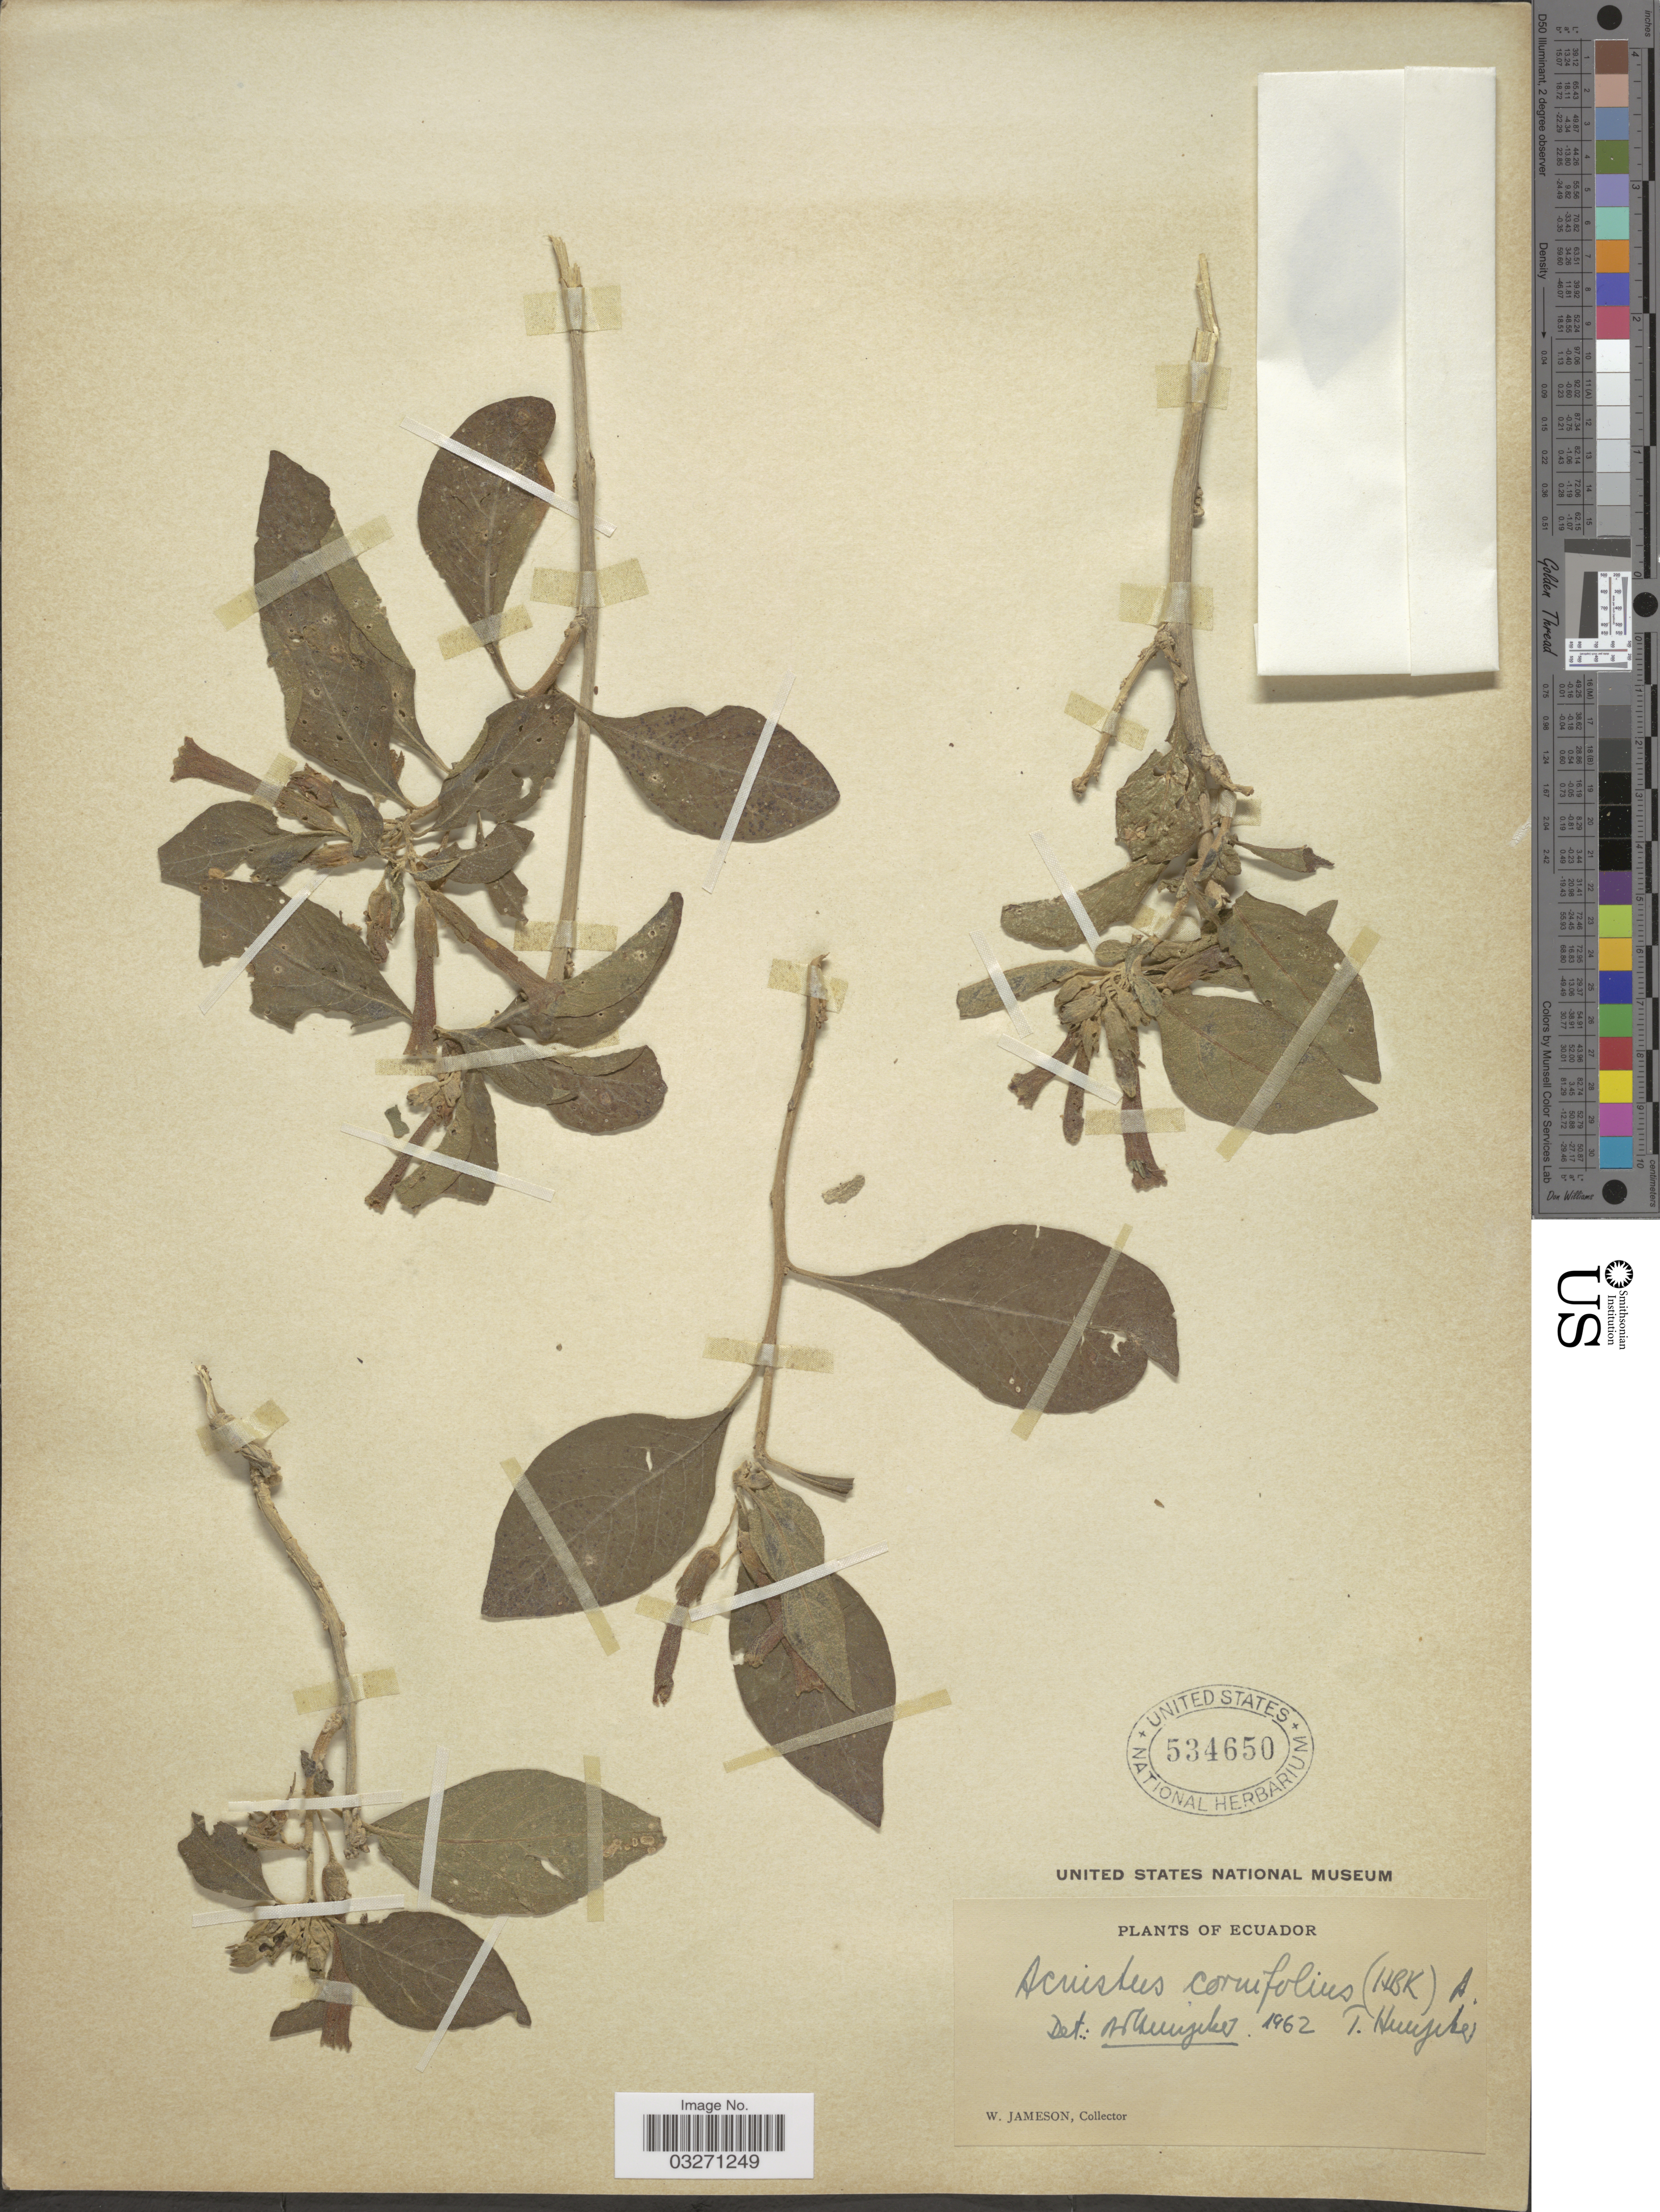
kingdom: Plantae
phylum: Tracheophyta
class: Magnoliopsida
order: Solanales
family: Solanaceae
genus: Acnistus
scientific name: Acnistus cornifolius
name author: (Kunth) Hunz.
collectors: W. Jameson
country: Ecuador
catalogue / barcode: US 534650